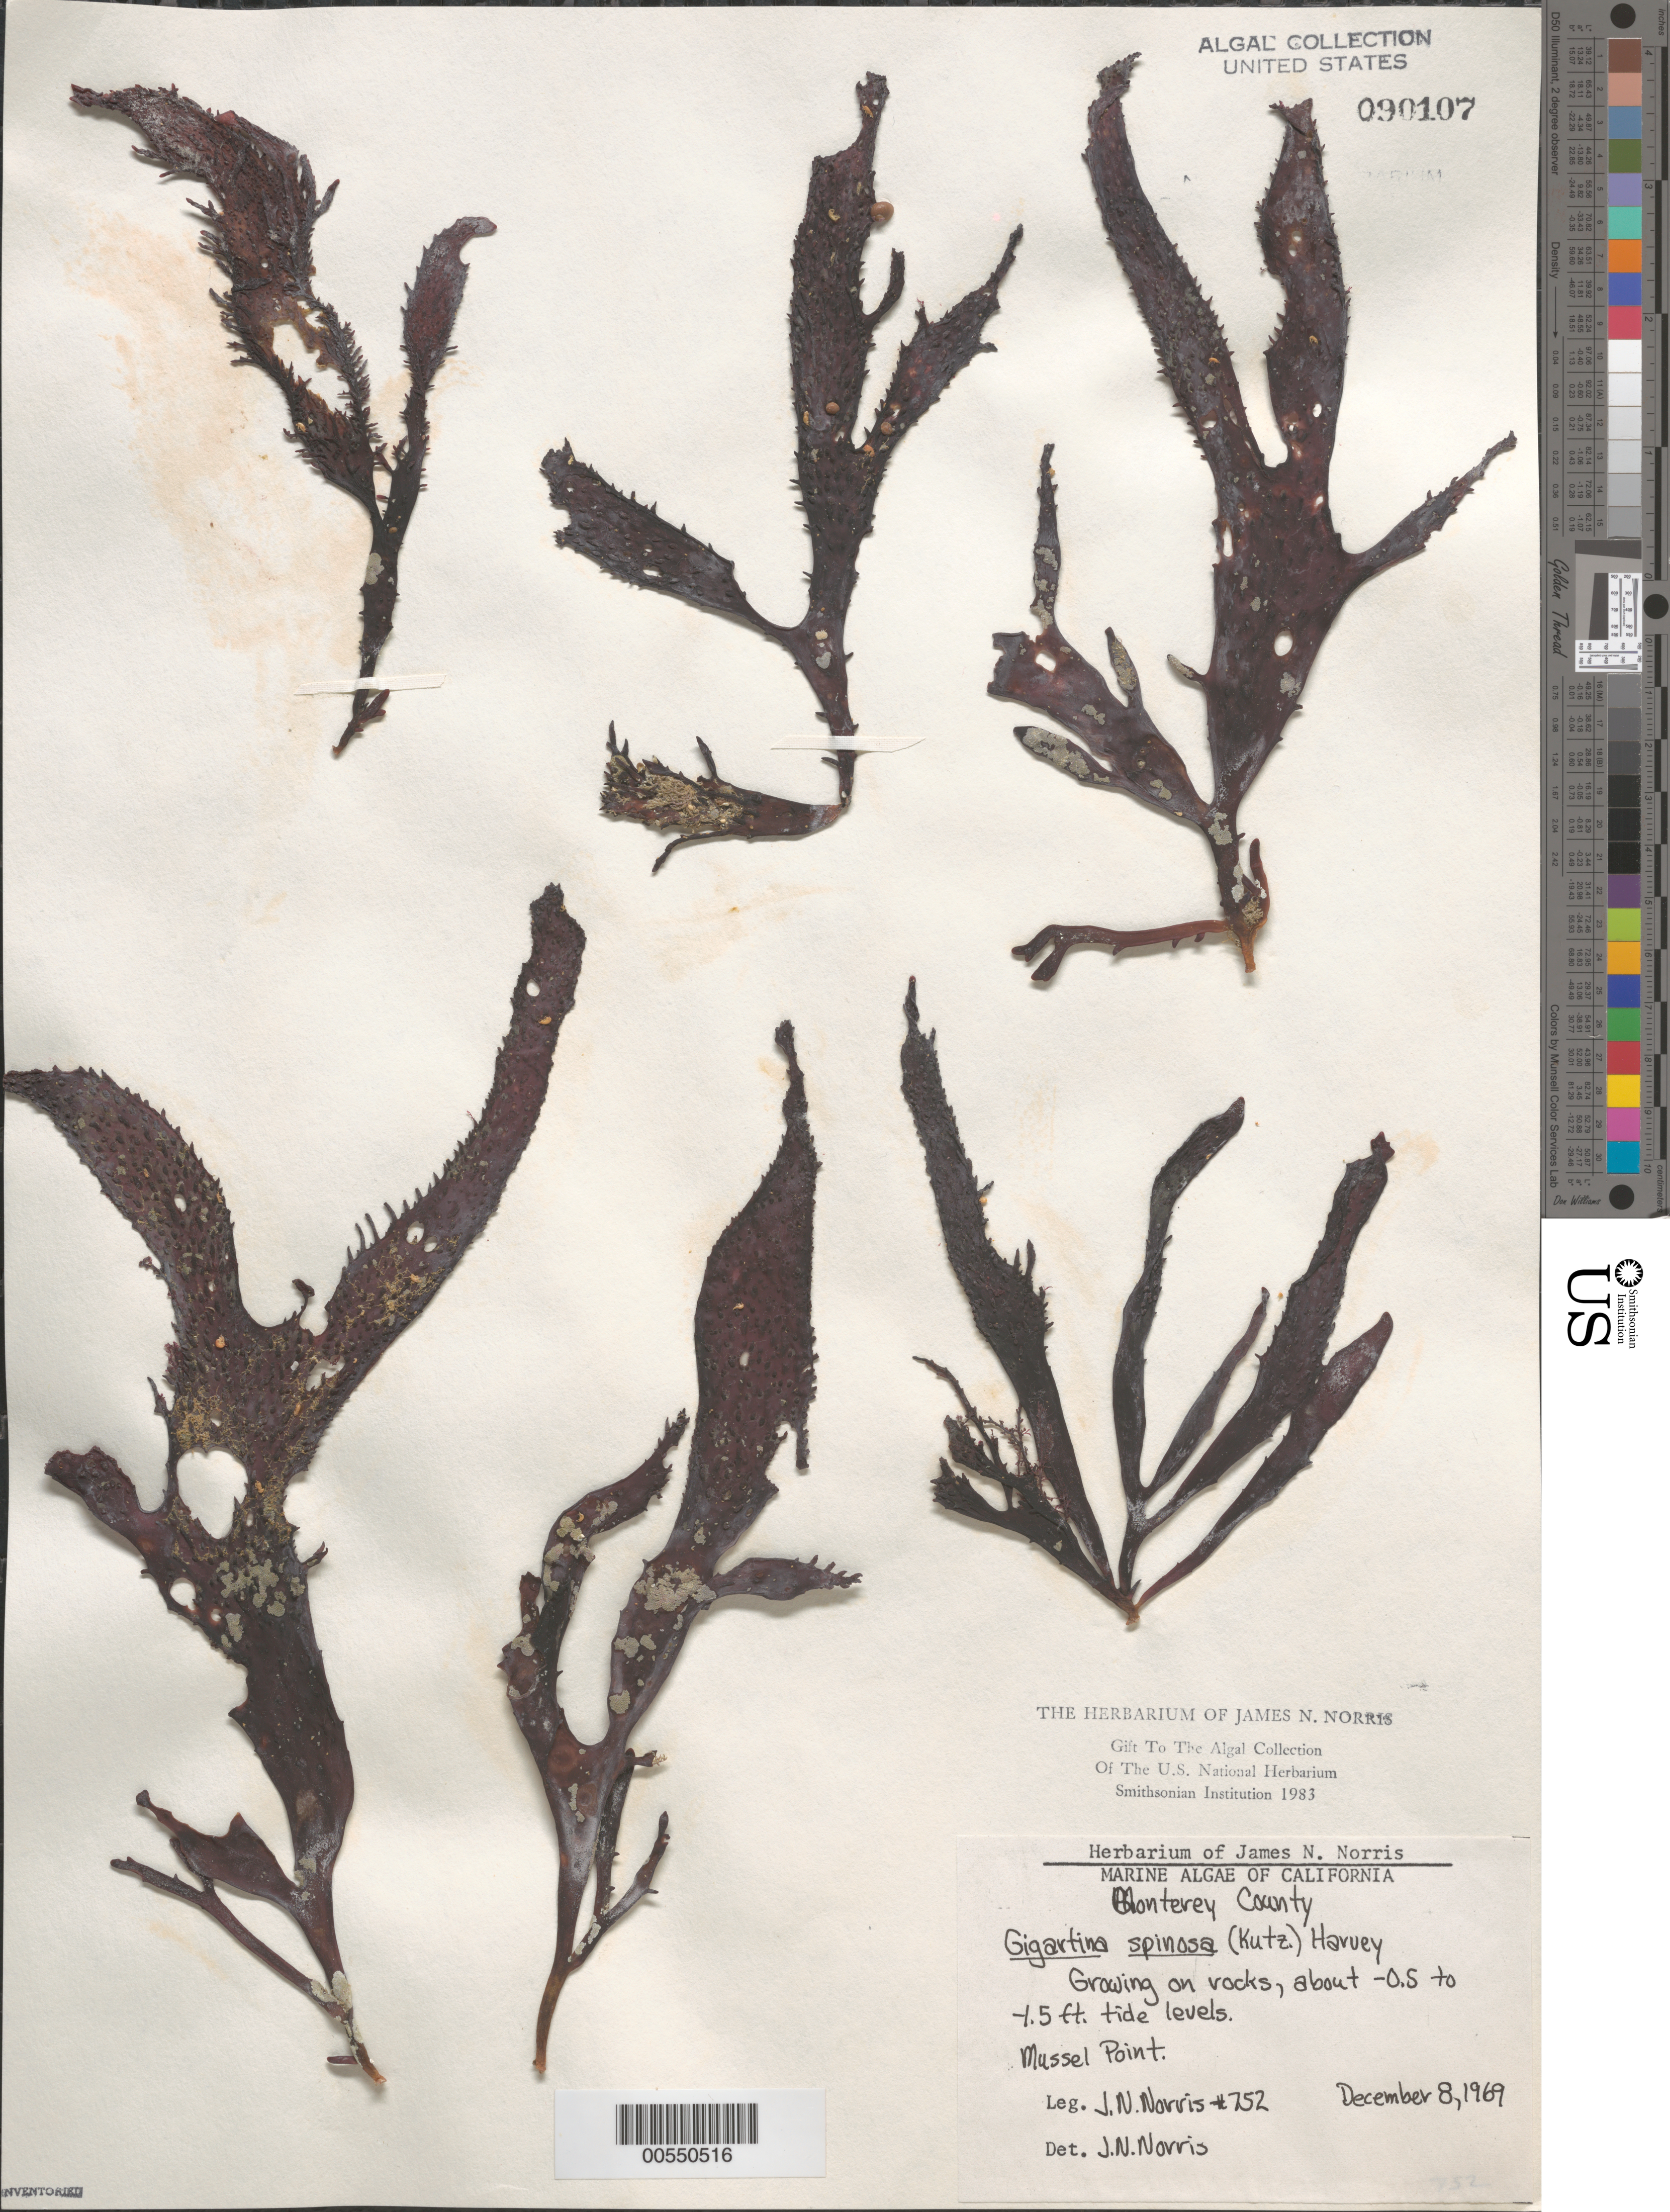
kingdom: Plantae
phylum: Rhodophyta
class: Florideophyceae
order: Gigartinales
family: Gigartinaceae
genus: Chondracanthus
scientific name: Chondracanthus spinosus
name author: (Kütz.) Guiry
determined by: Algae name updating Project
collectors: J. N. Norris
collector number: JN-752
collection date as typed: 08 Dec 1969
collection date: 1969-12-08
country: United States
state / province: California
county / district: Monterey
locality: Mussel Point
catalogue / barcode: US 90107